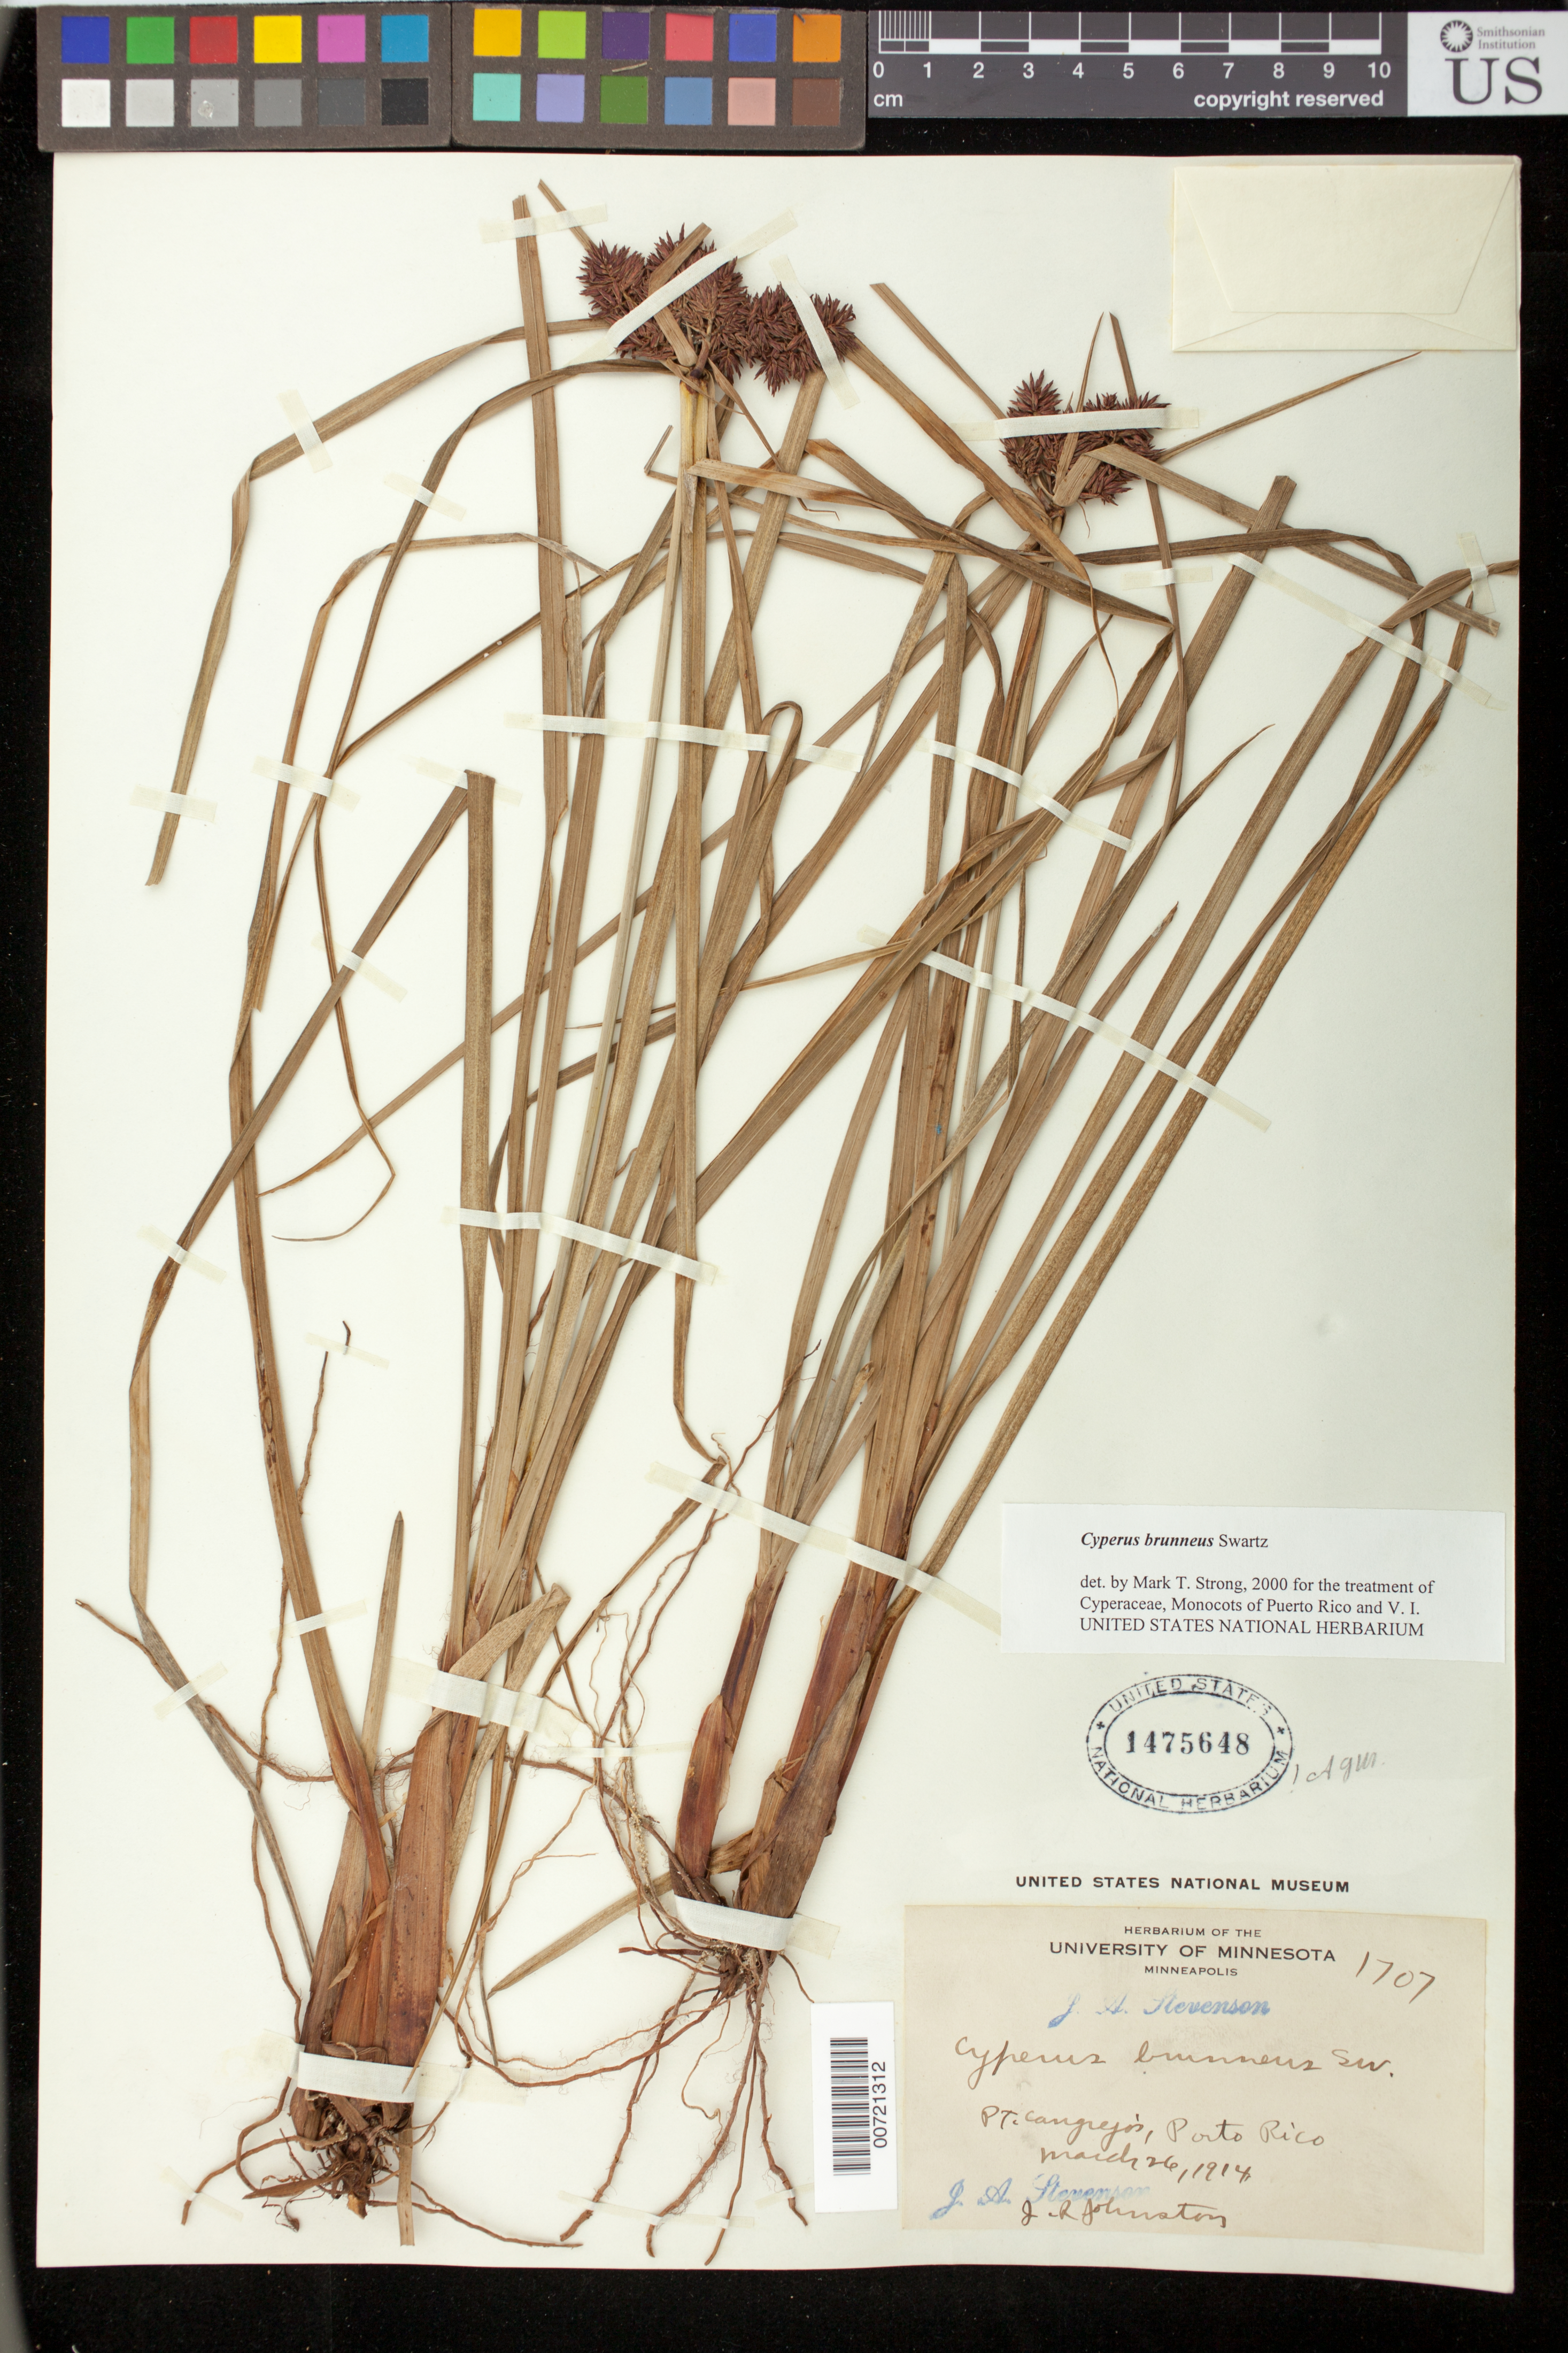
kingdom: Plantae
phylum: Tracheophyta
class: Liliopsida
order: Poales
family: Cyperaceae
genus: Cyperus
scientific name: Cyperus brunneus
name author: Sw.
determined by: Strong, M. T., (US), Smithsonian Institution - National Museum of Natural History (UNITED STATES)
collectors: J. Stevenson & J. Johnston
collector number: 1707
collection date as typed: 26 Mar 1914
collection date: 1914-03-26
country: Puerto Rico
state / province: Carolina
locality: Pt. Cangrejos.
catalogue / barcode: US 1475648